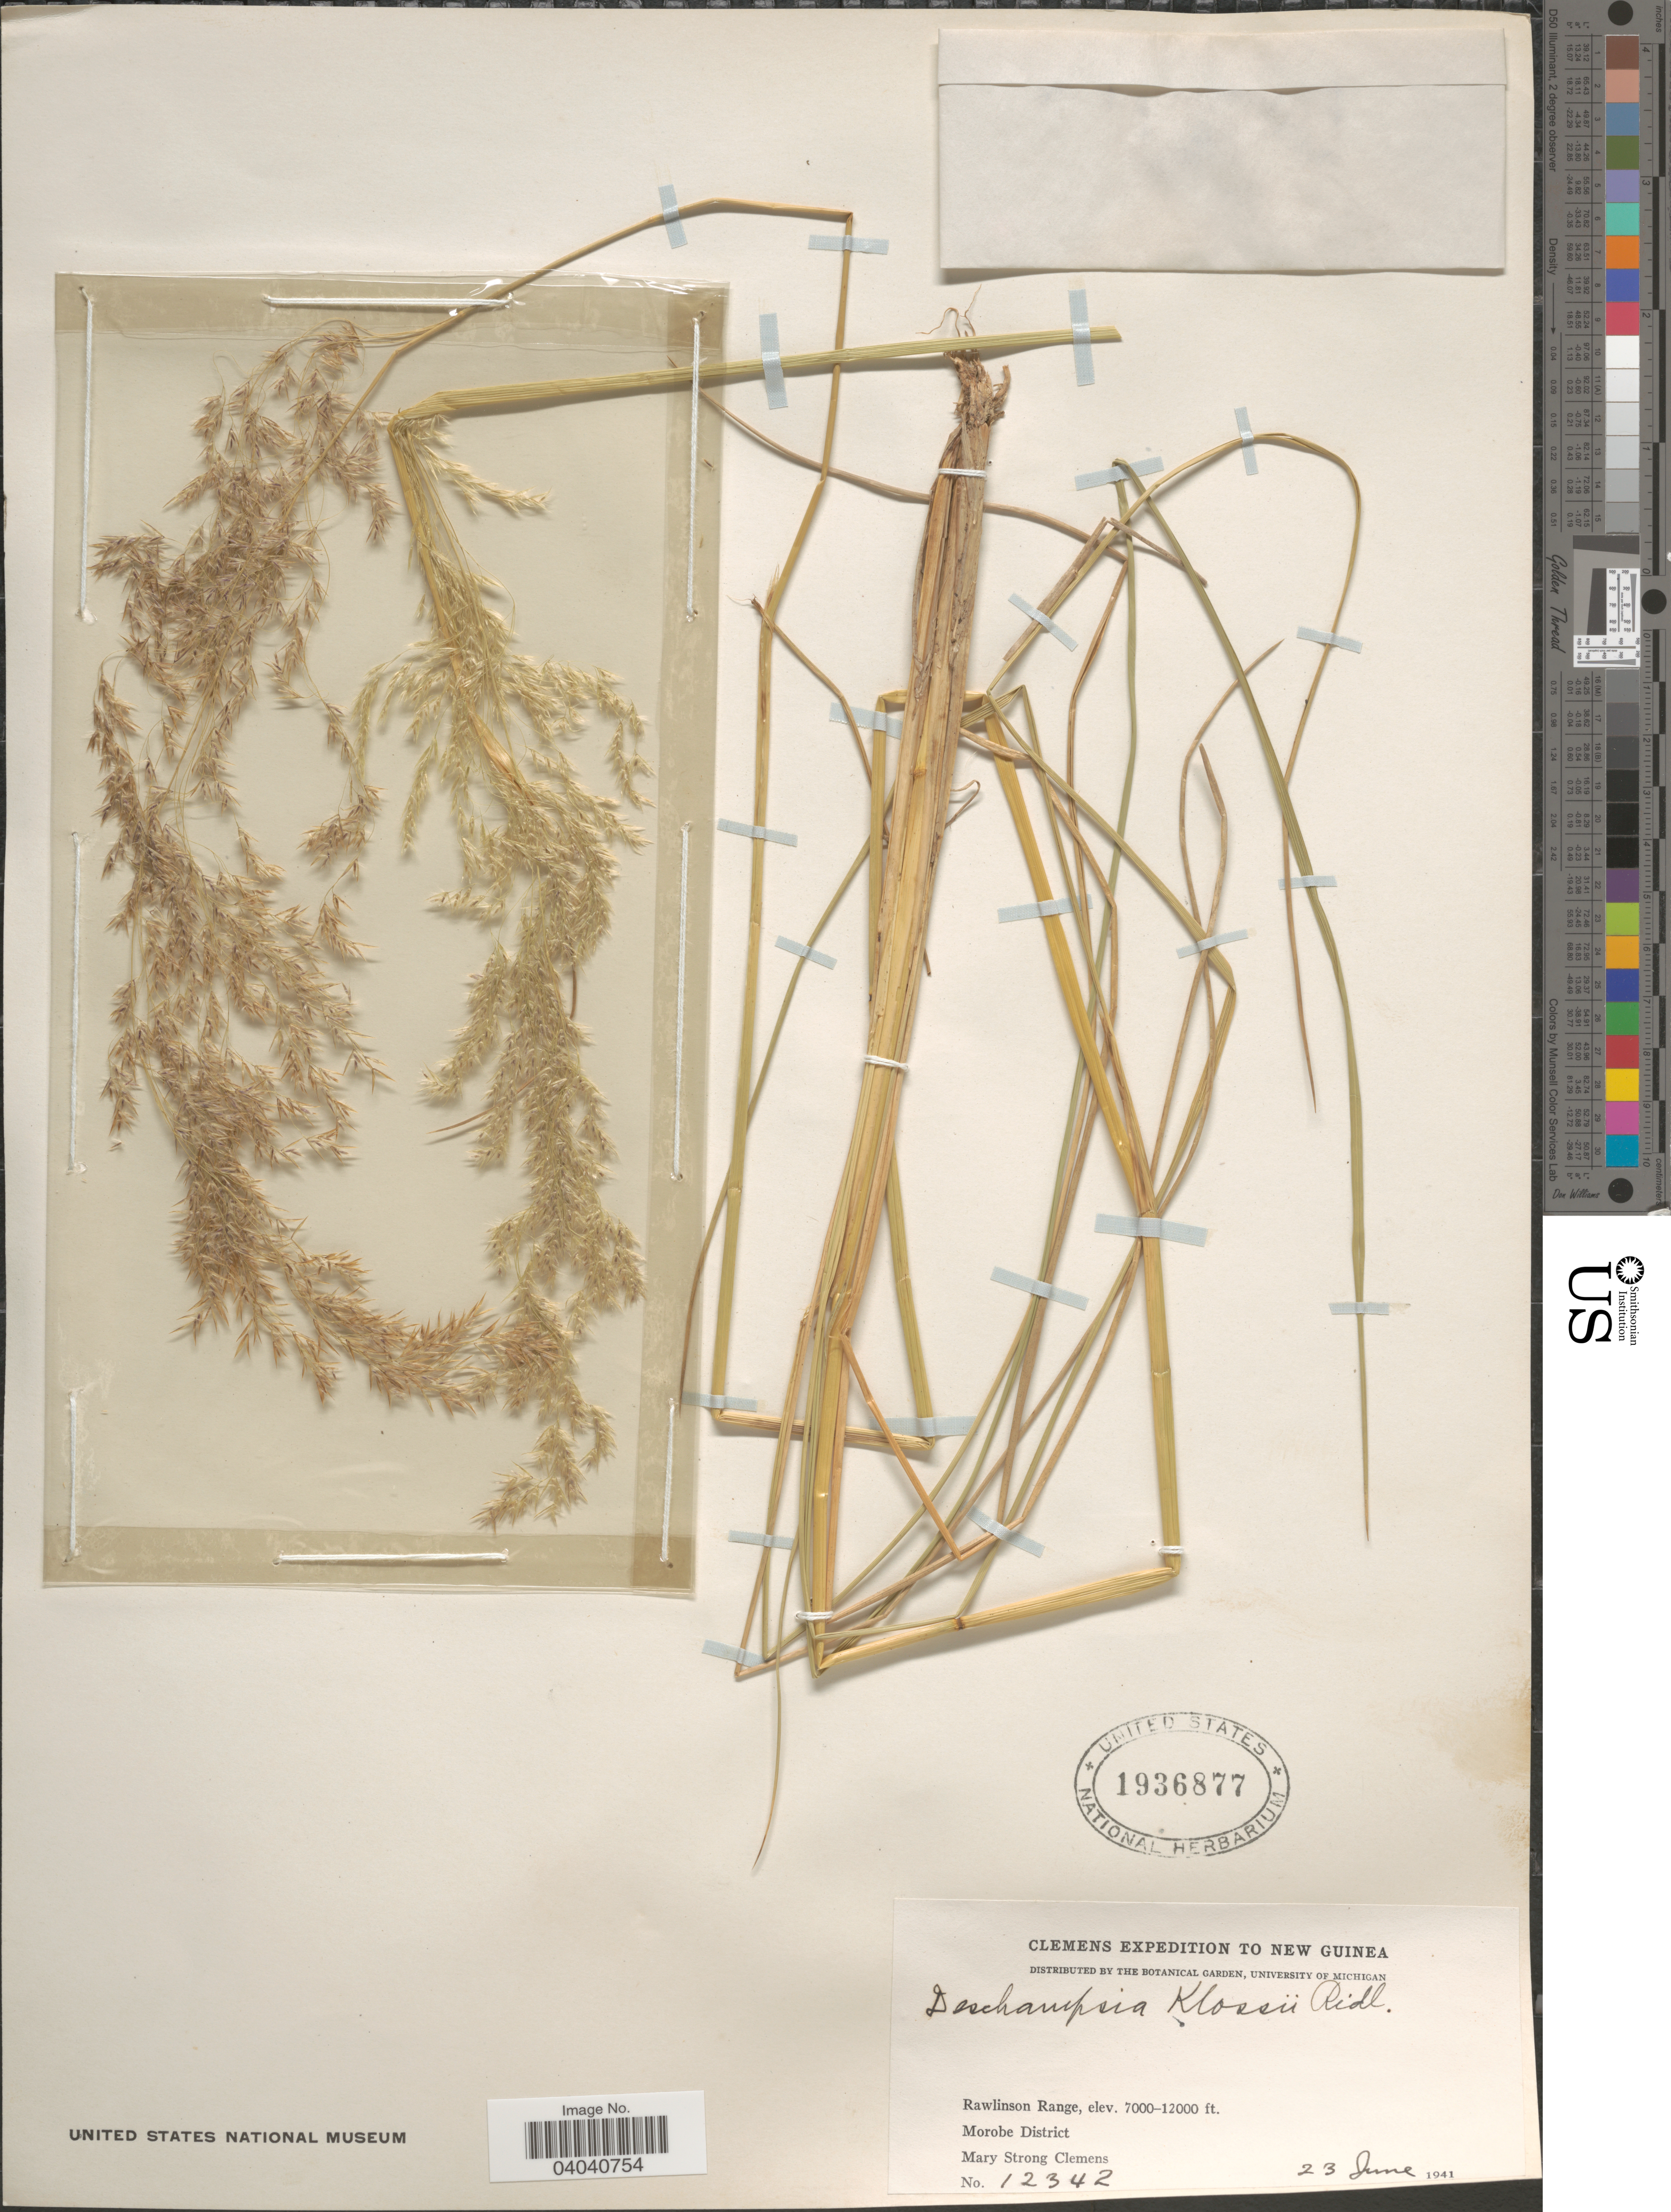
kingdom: Plantae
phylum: Tracheophyta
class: Liliopsida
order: Poales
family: Poaceae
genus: Deschampsia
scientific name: Deschampsia klossii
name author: Ridl.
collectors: M. S. Clemens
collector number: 12342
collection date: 1941-06-23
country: Papua New Guinea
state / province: Morobe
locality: New Guinea. Rawlinson Range. Morobe District.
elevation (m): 2134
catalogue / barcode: US 1936877